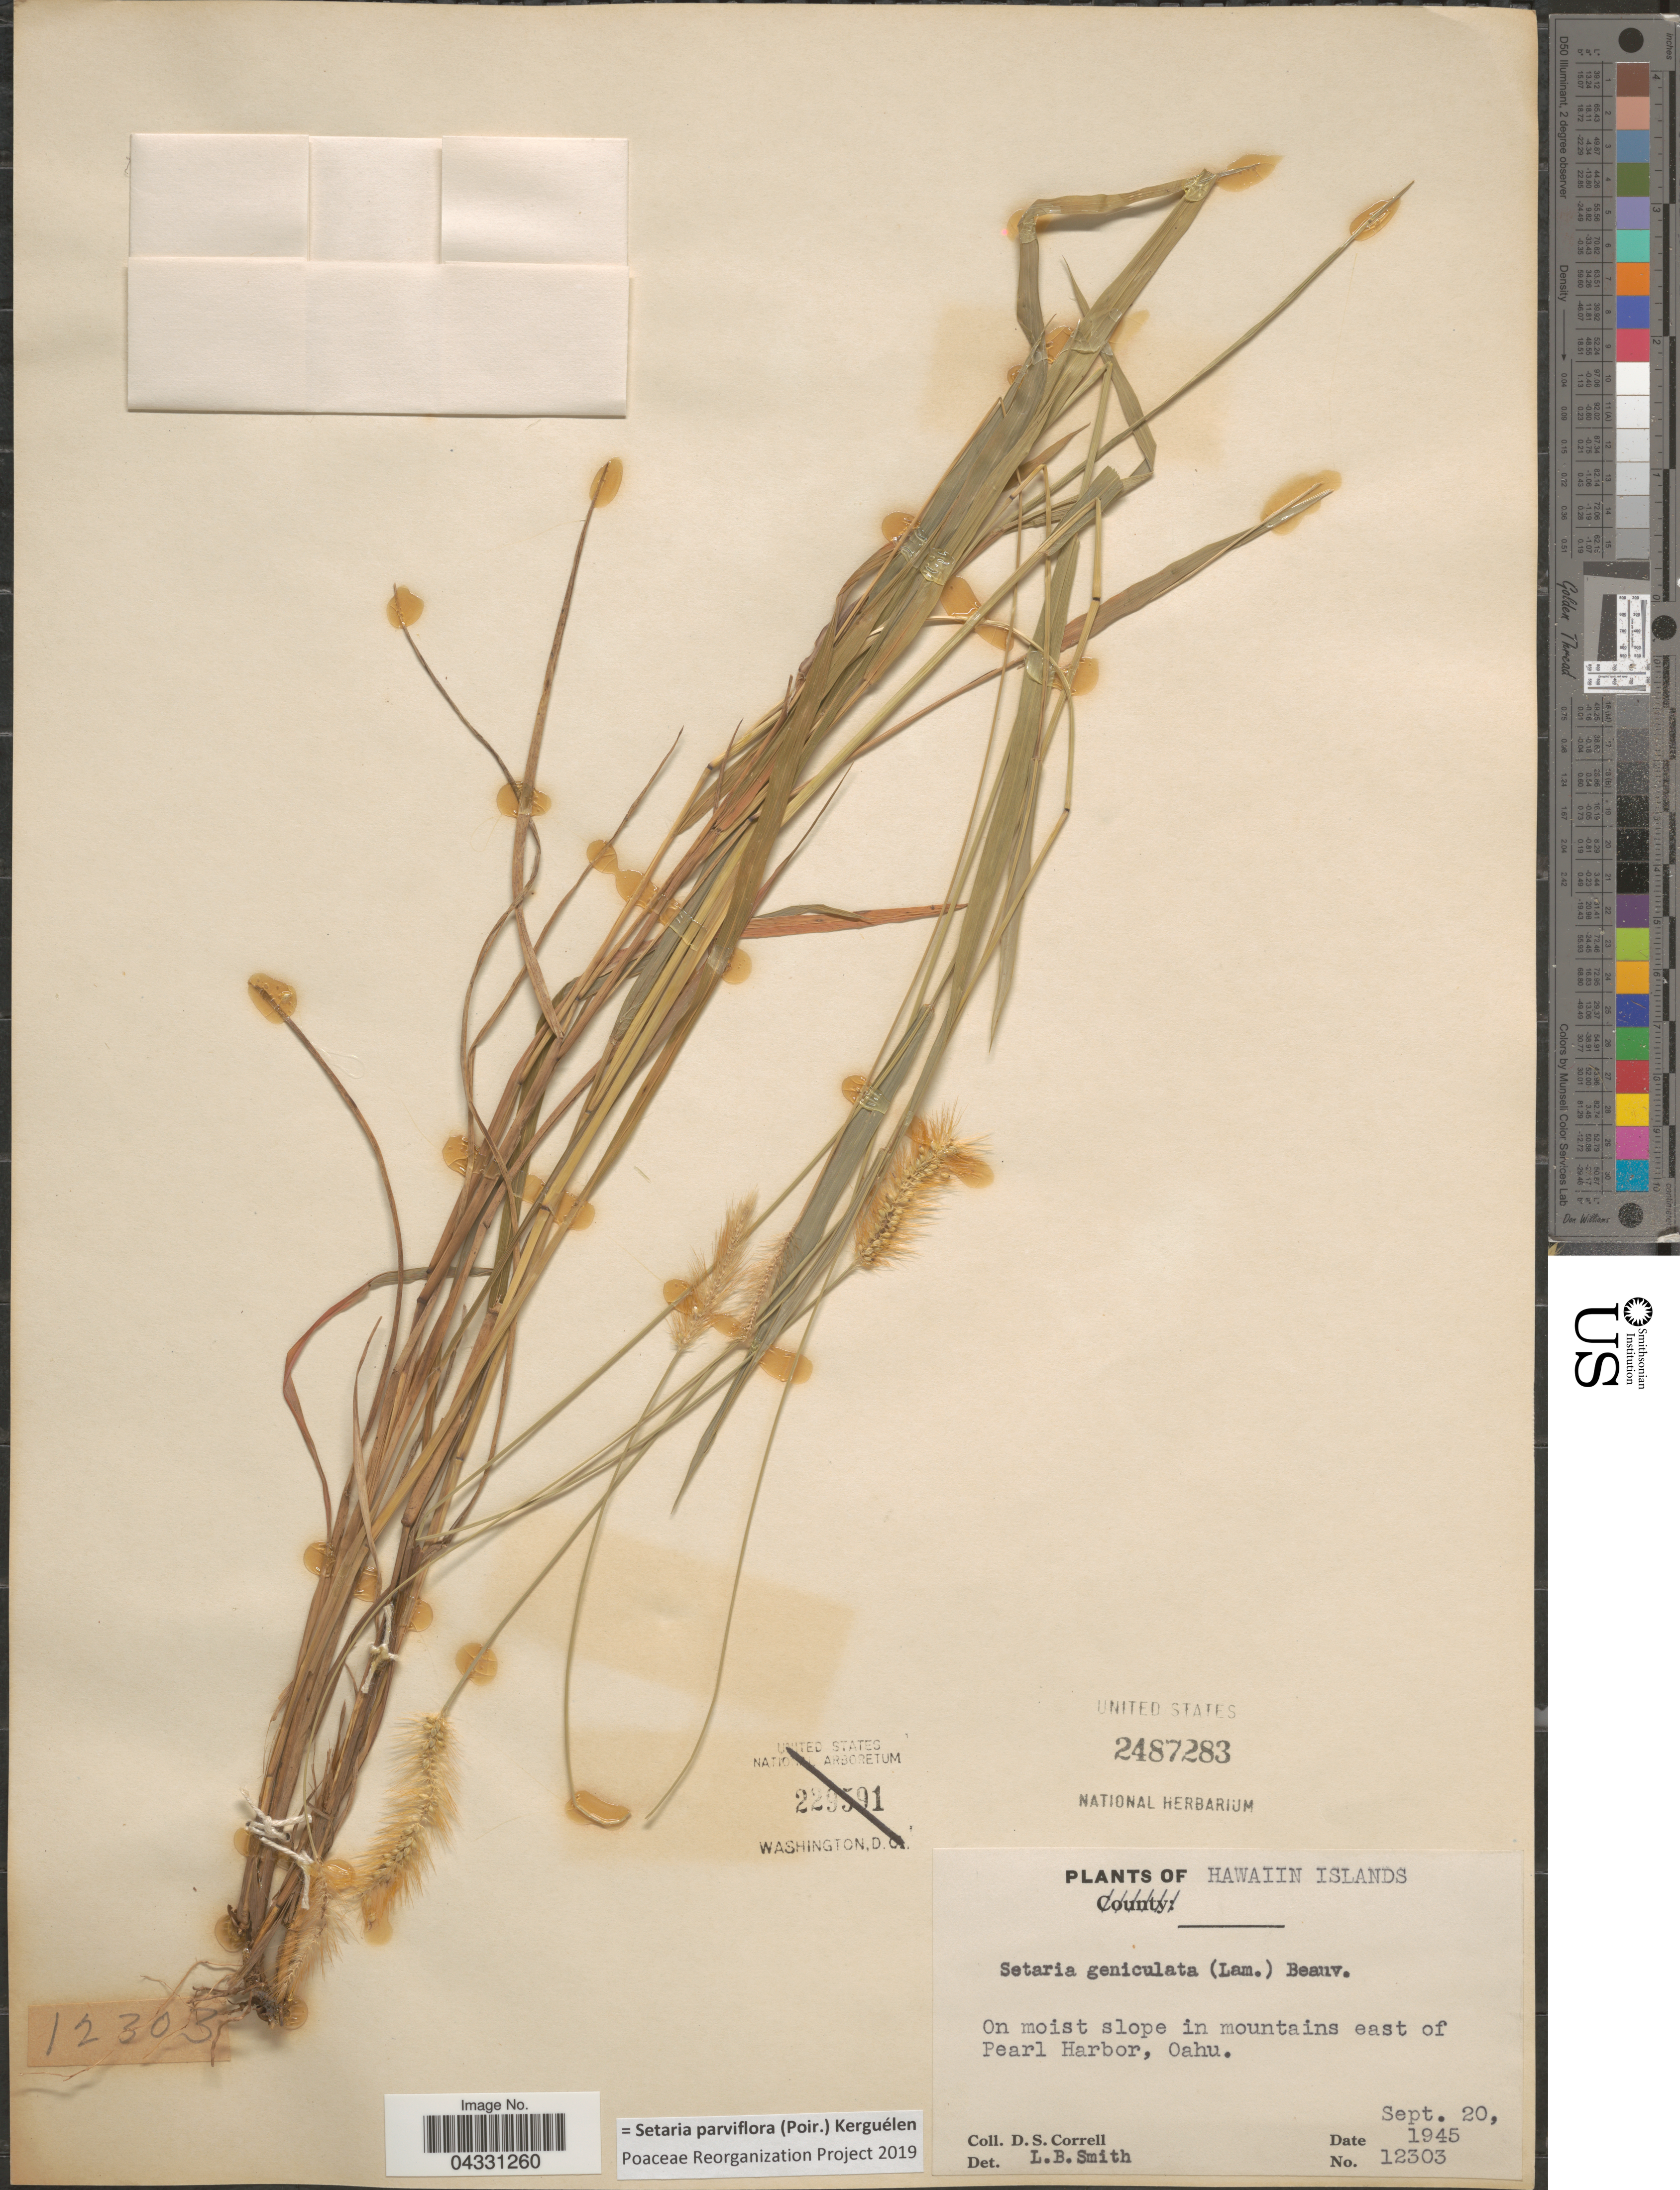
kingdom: Plantae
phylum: Tracheophyta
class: Liliopsida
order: Poales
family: Poaceae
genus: Setaria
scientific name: Setaria parviflora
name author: (Poir.) Kerguélen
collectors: D. S. Correll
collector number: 12303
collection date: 1945-09-20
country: United States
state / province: Hawaii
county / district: Honolulu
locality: Hawaiin Islands. On moist slope in mountains east of Pearl Harbor, Oahu.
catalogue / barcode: US 2487283